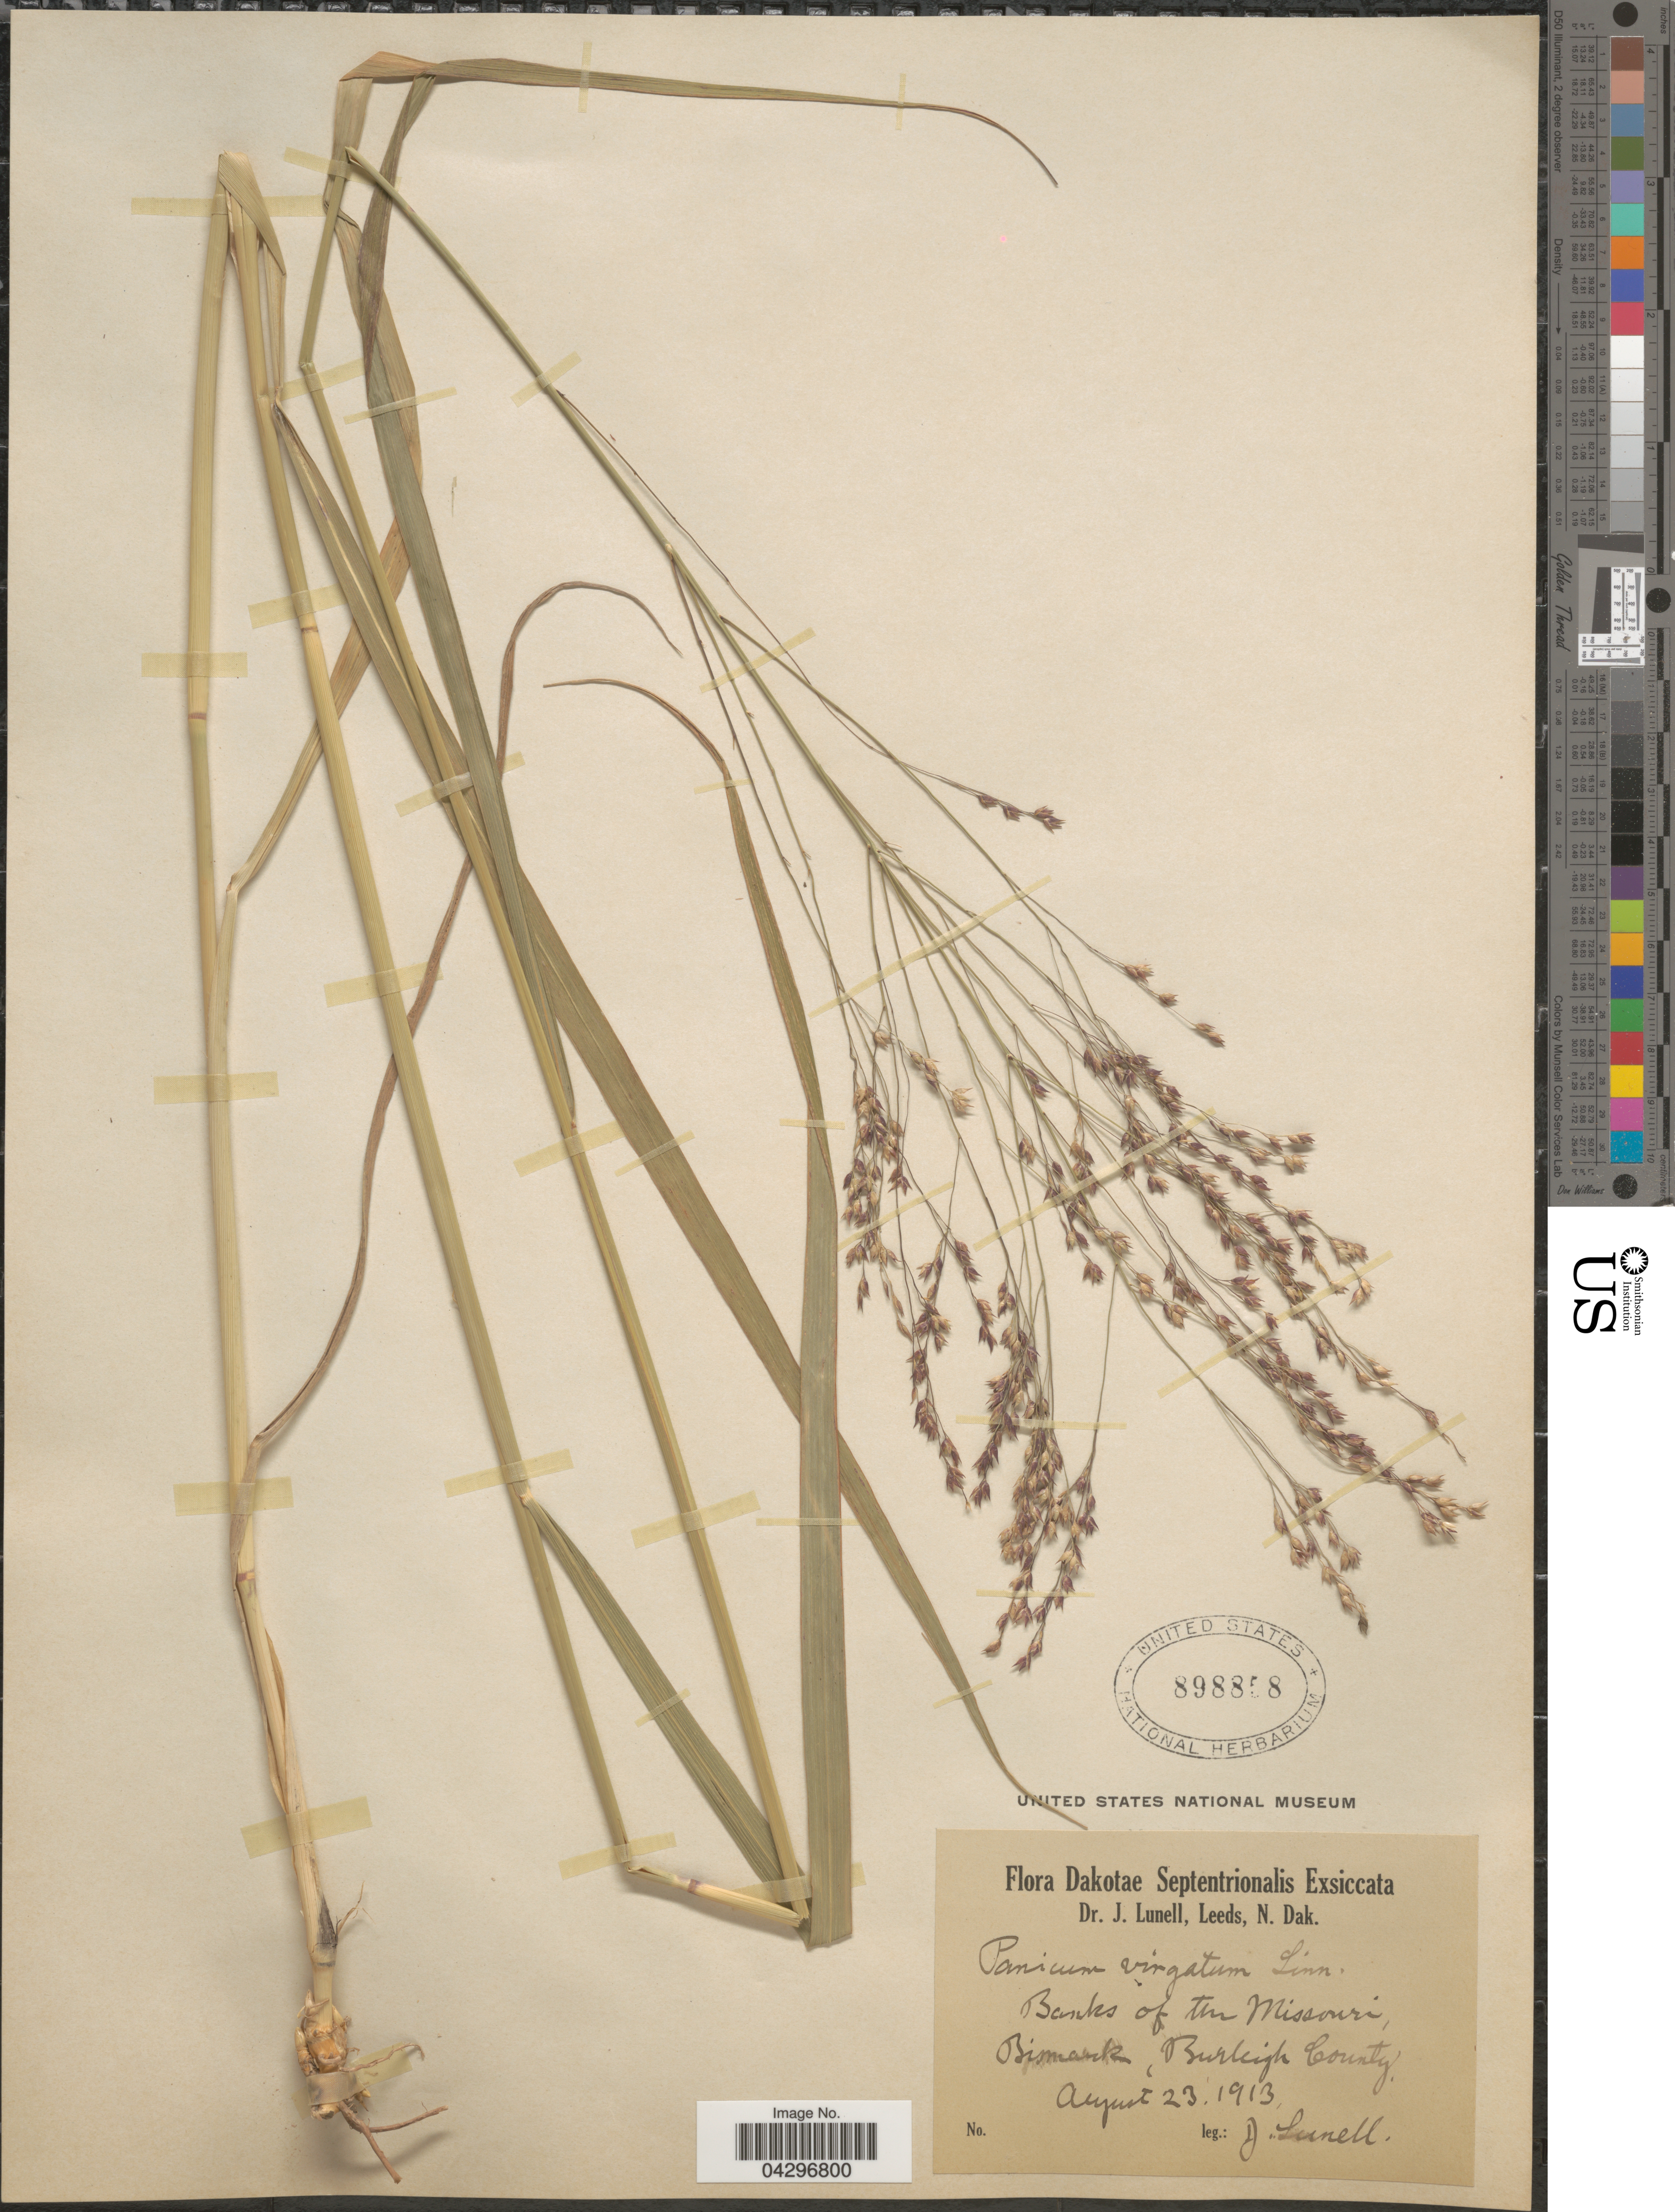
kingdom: Plantae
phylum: Tracheophyta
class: Liliopsida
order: Poales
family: Poaceae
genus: Panicum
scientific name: Panicum virgatum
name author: L.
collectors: J. Lunell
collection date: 1913-08-23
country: United States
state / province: North Dakota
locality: Dakotae Septentrionalis. Banks of the Missouri, Bismark, Burleigh County.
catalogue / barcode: US 898858